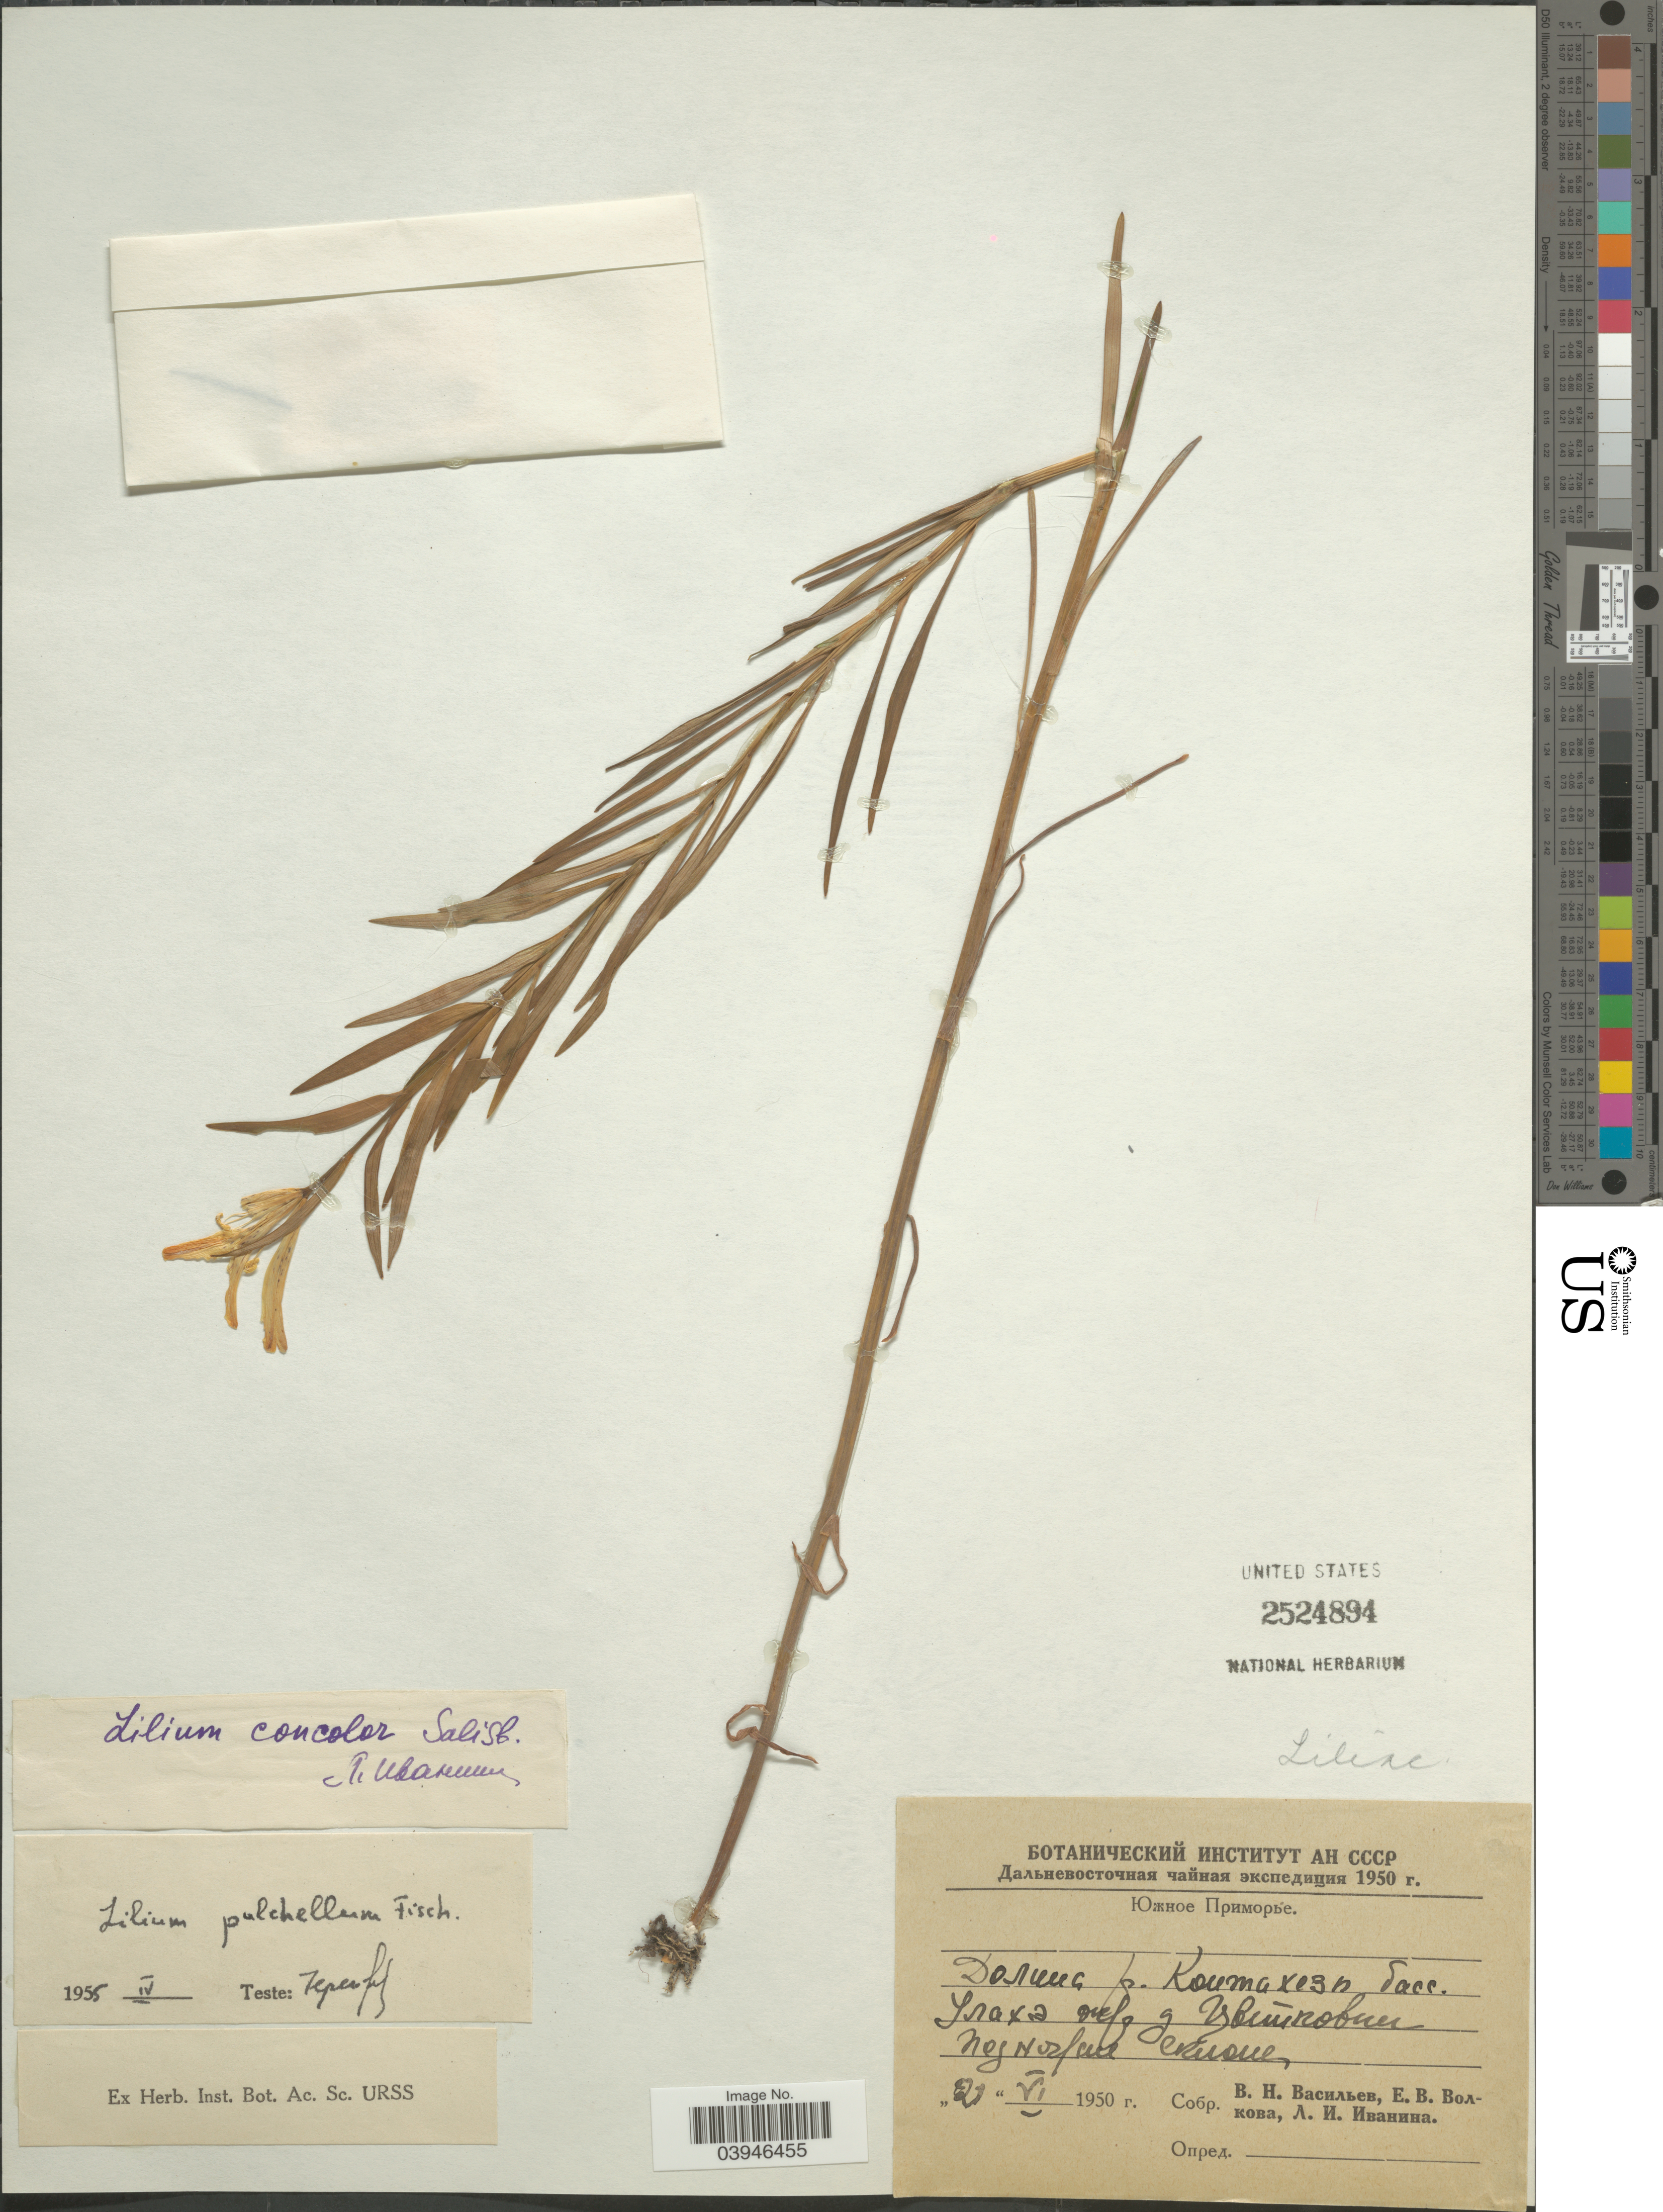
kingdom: Plantae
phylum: Tracheophyta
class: Liliopsida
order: Liliales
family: Liliaceae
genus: Lilium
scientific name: Lilium concolor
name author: Salisb.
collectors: V. Vasilev, E. V. Volkova & L. Ivanina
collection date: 1950-06-21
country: Russian Federation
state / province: Primorsky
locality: Basin of river Ulakhe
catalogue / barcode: US 2524894